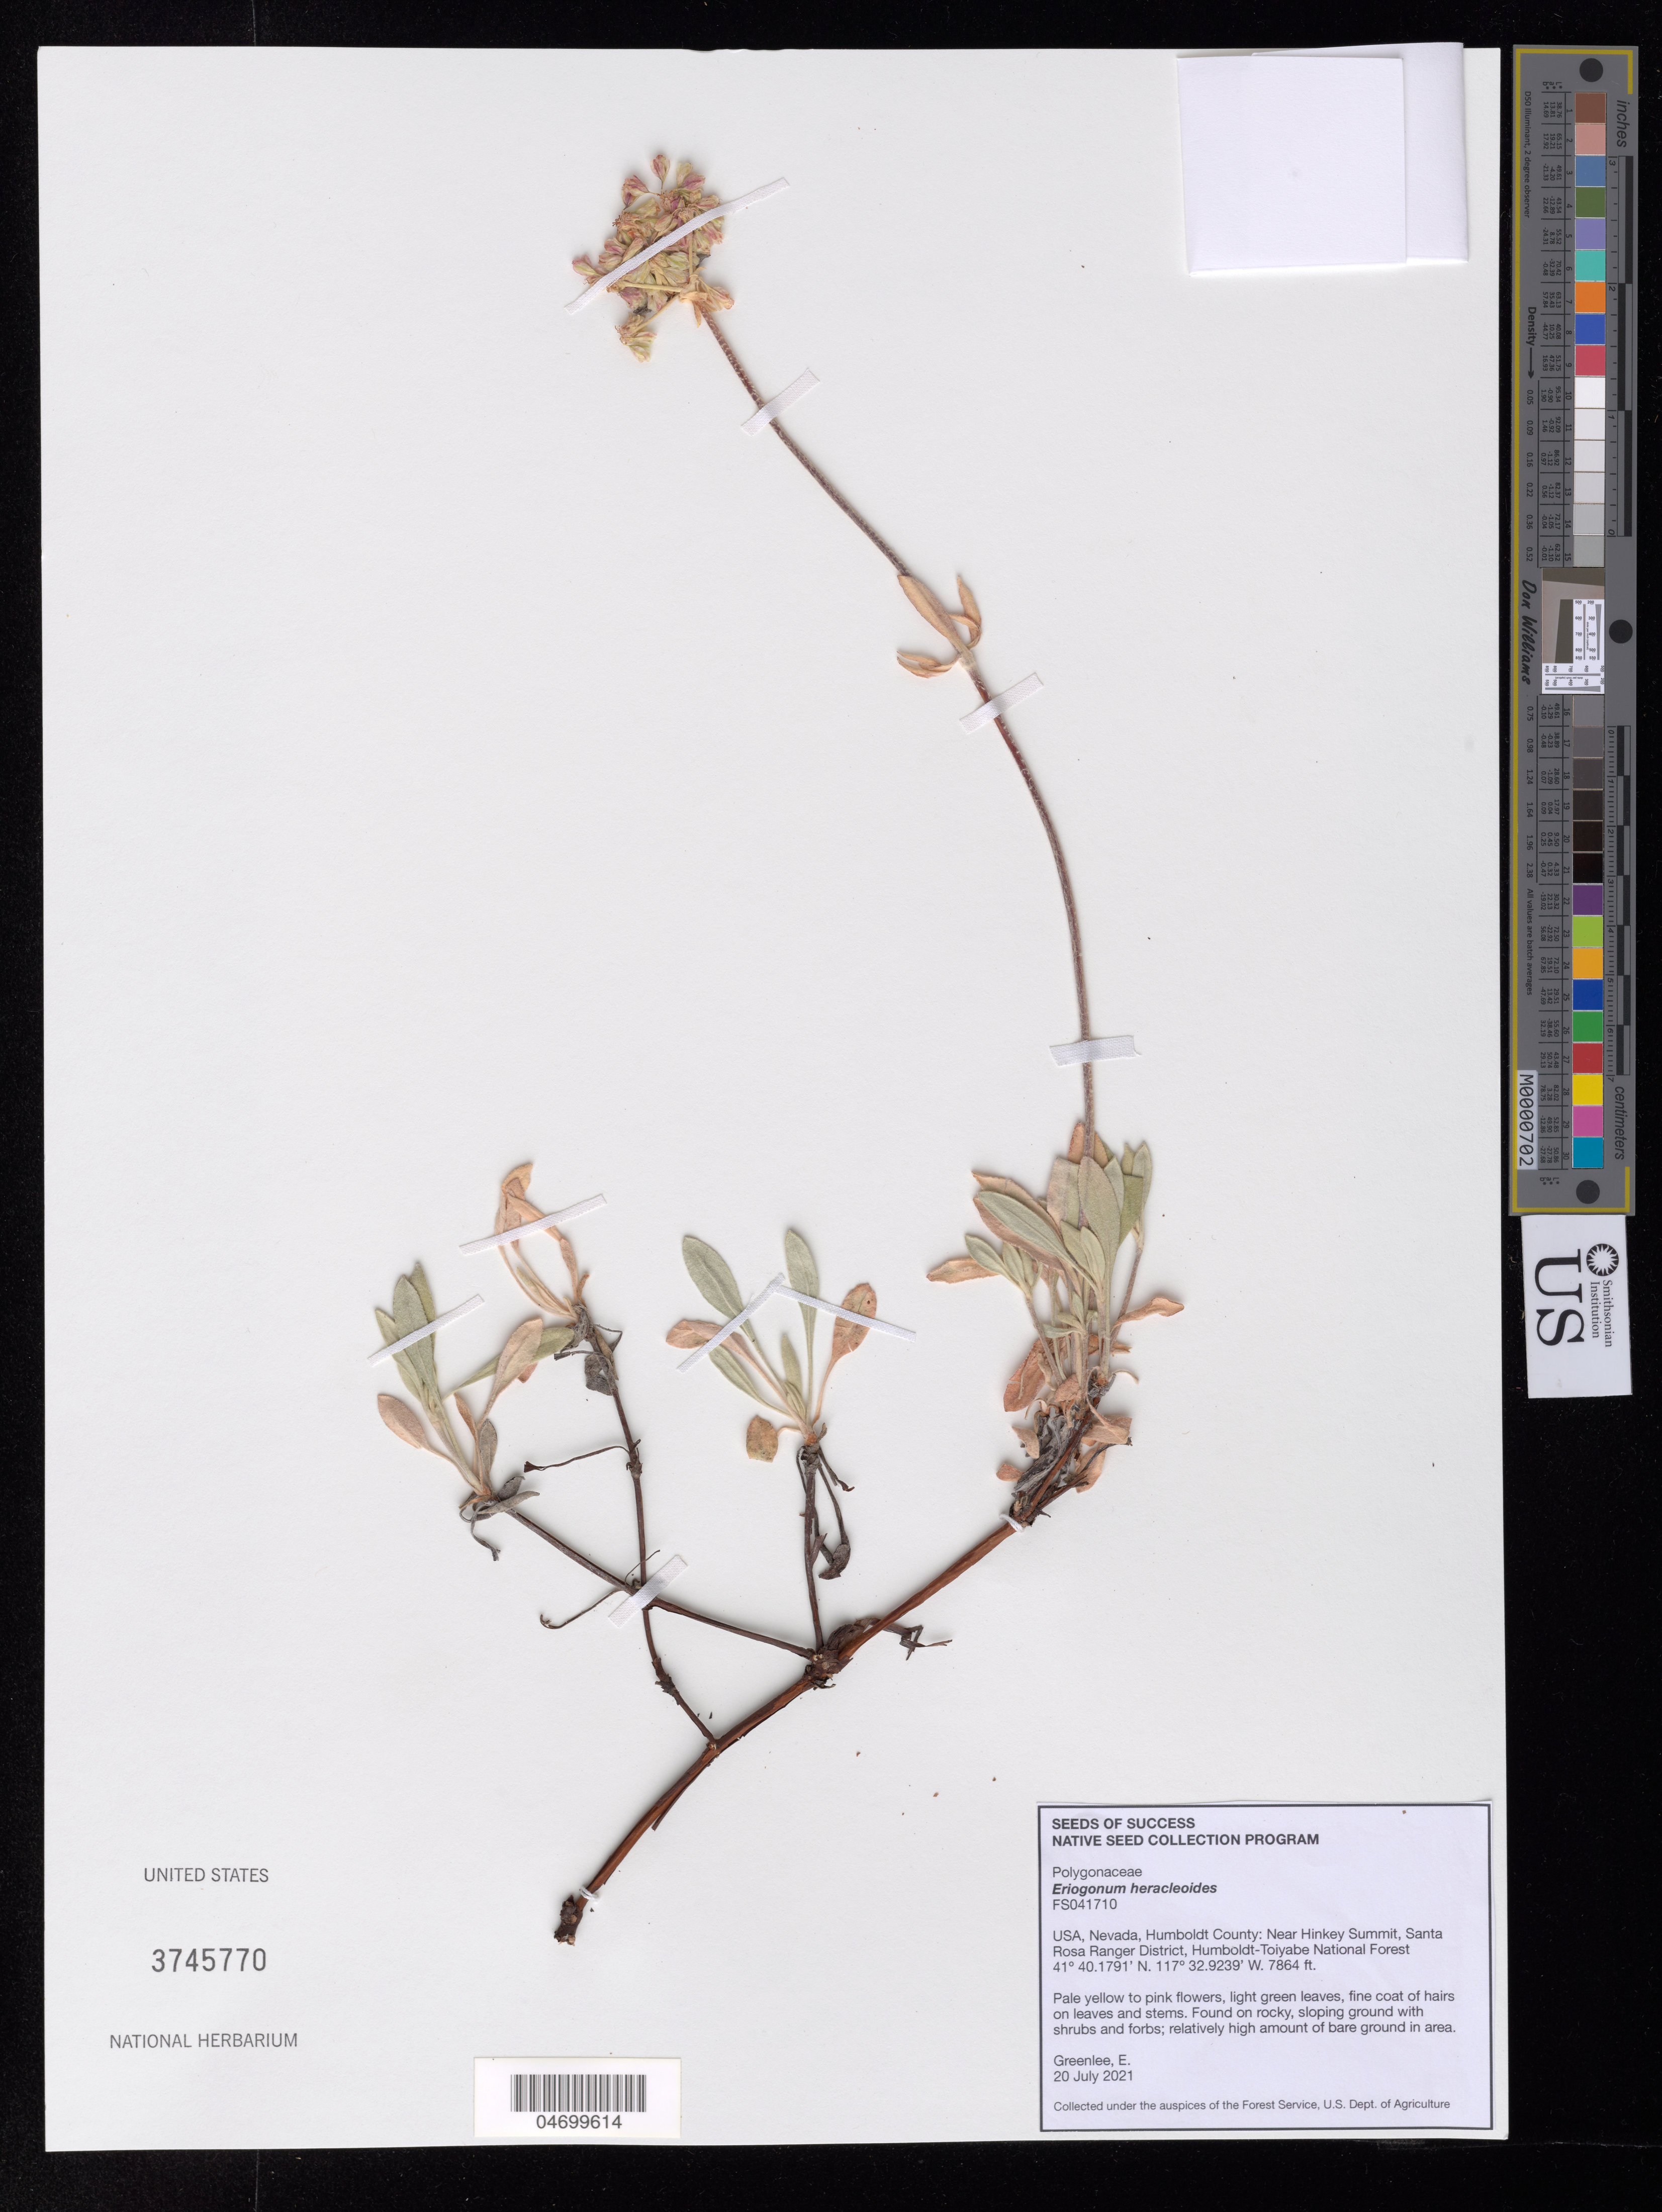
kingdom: Plantae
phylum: Tracheophyta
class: Magnoliopsida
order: Caryophyllales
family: Polygonaceae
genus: Eriogonum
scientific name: Eriogonum heracleoides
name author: Nutt.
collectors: E. Greenlee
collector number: FS041710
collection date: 2021-07-20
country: United States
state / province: Nevada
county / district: Humboldt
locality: Near Hinkey Summit, Santa Rosa Ranger District. Humboldt-Toiyabe National Forest.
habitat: Rocky, sloping ground with shrubs and forbs, bare ground.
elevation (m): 2397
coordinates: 41 40.1791 N, 117 32.9239 W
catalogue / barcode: US 3745770